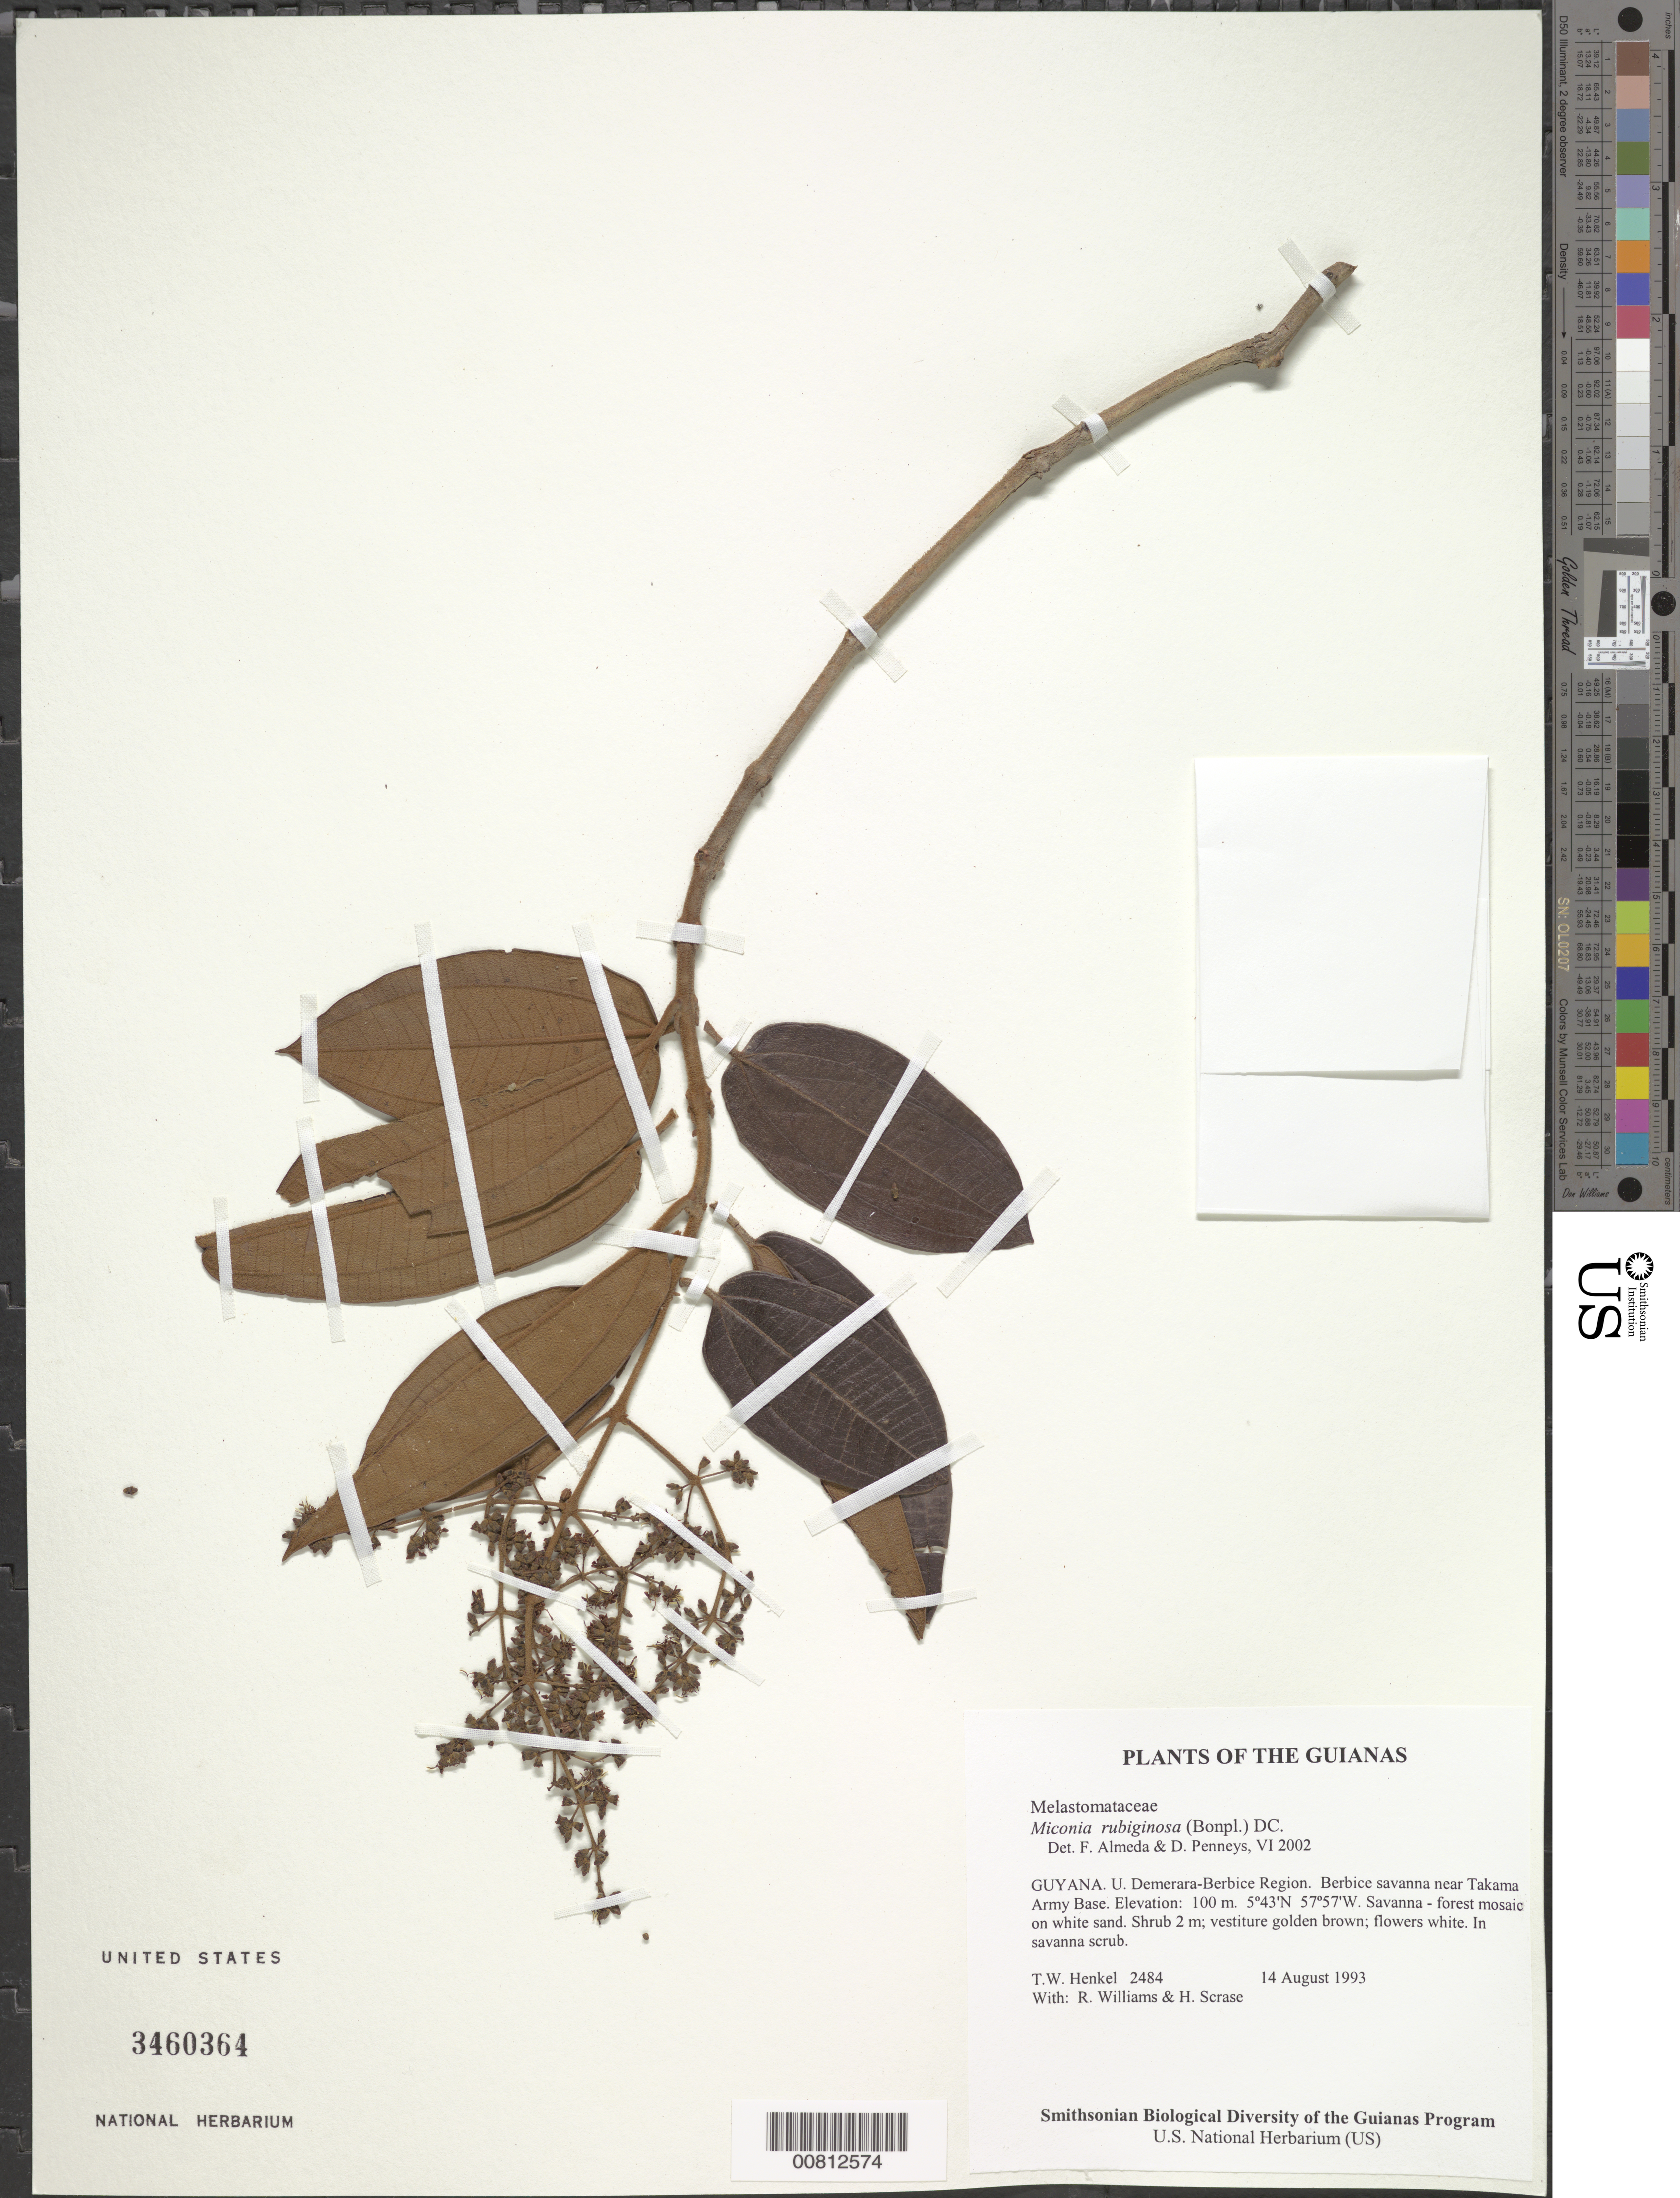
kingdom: Plantae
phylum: Tracheophyta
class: Magnoliopsida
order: Myrtales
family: Melastomataceae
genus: Miconia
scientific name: Miconia rubiginosa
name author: (Bonpl.) DC.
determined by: Almeda, F.; Penneys, D. S.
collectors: T. Henkel, R. Williams & H. Scrase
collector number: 2484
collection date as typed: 14 August 1993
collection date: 1993-08-14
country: Guyana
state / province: U. Demerara-Berbice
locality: Berbice savanna near Takama Army Base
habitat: Savanna - forest mosaic on white sand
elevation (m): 100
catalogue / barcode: US 3460364